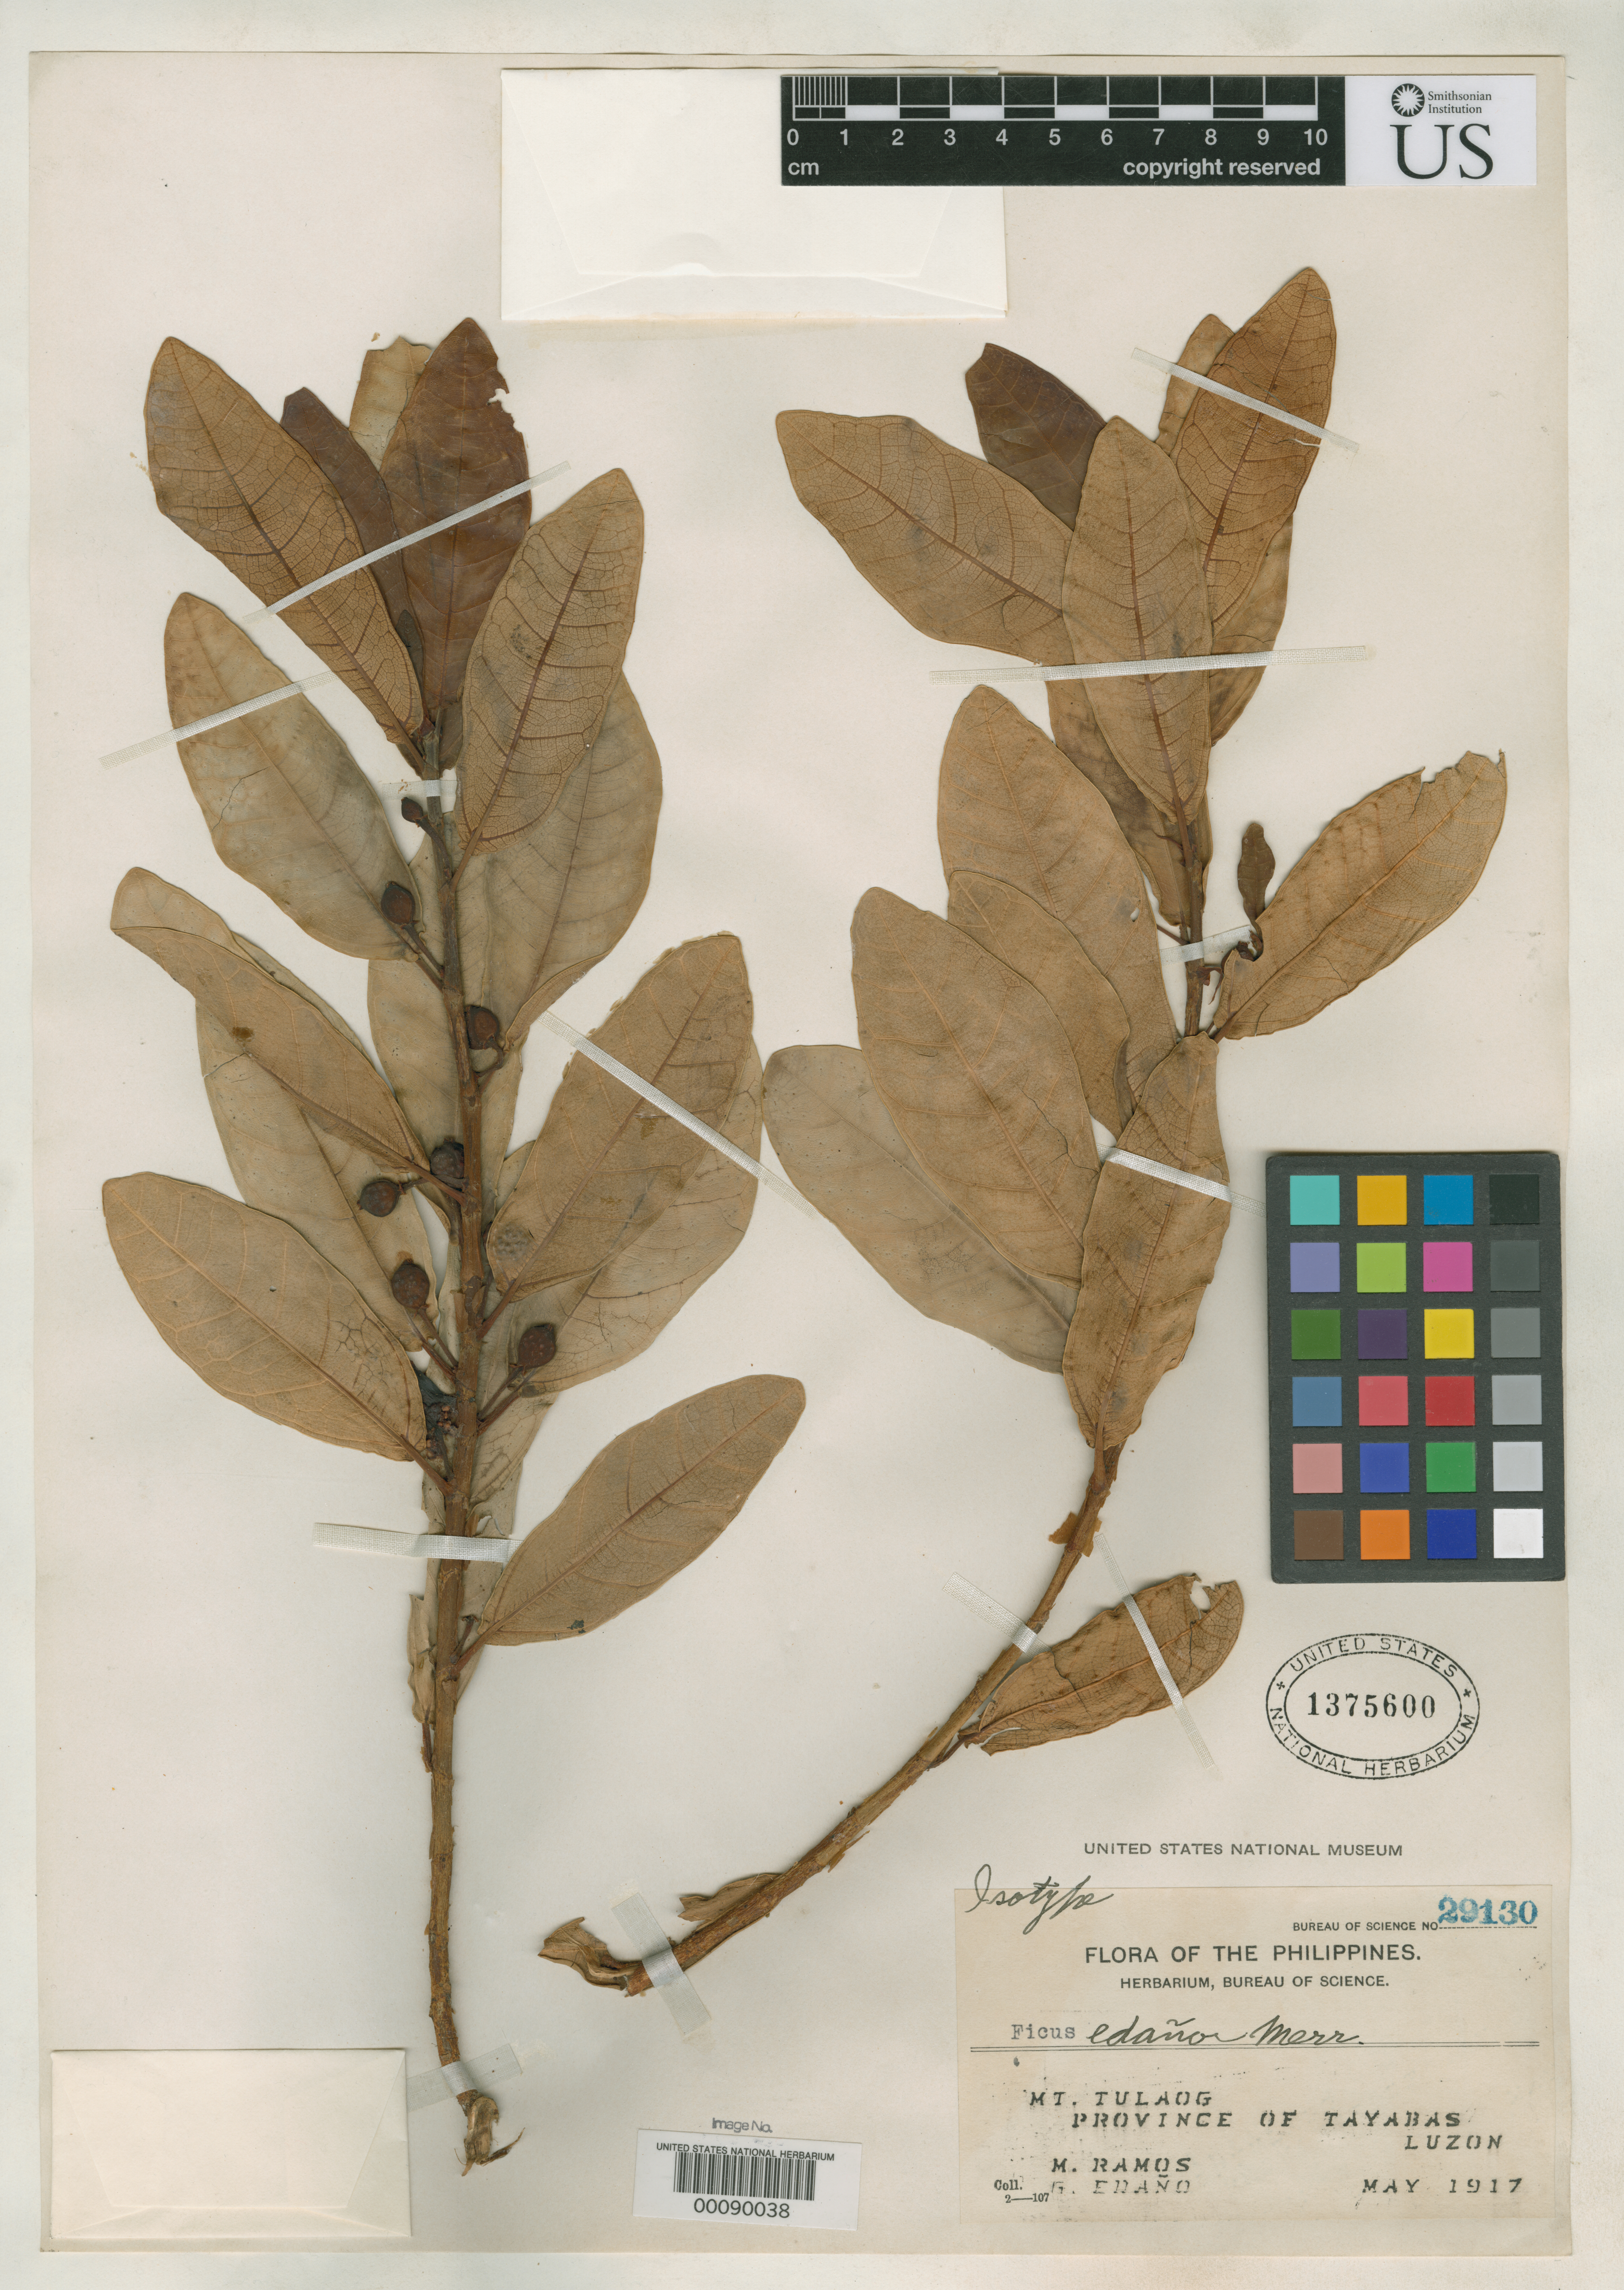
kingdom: Plantae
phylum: Tracheophyta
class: Magnoliopsida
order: Rosales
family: Moraceae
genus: Ficus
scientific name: Ficus edanoi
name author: Merr.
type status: Isotype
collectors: M. Ramos & G. E. Edaño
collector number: Bur. Sci. 29130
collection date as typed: May 1917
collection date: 1917-05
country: Philippines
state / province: Calabarzon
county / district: Quezon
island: Luzon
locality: Mt. Tulaog.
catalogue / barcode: US 1375600